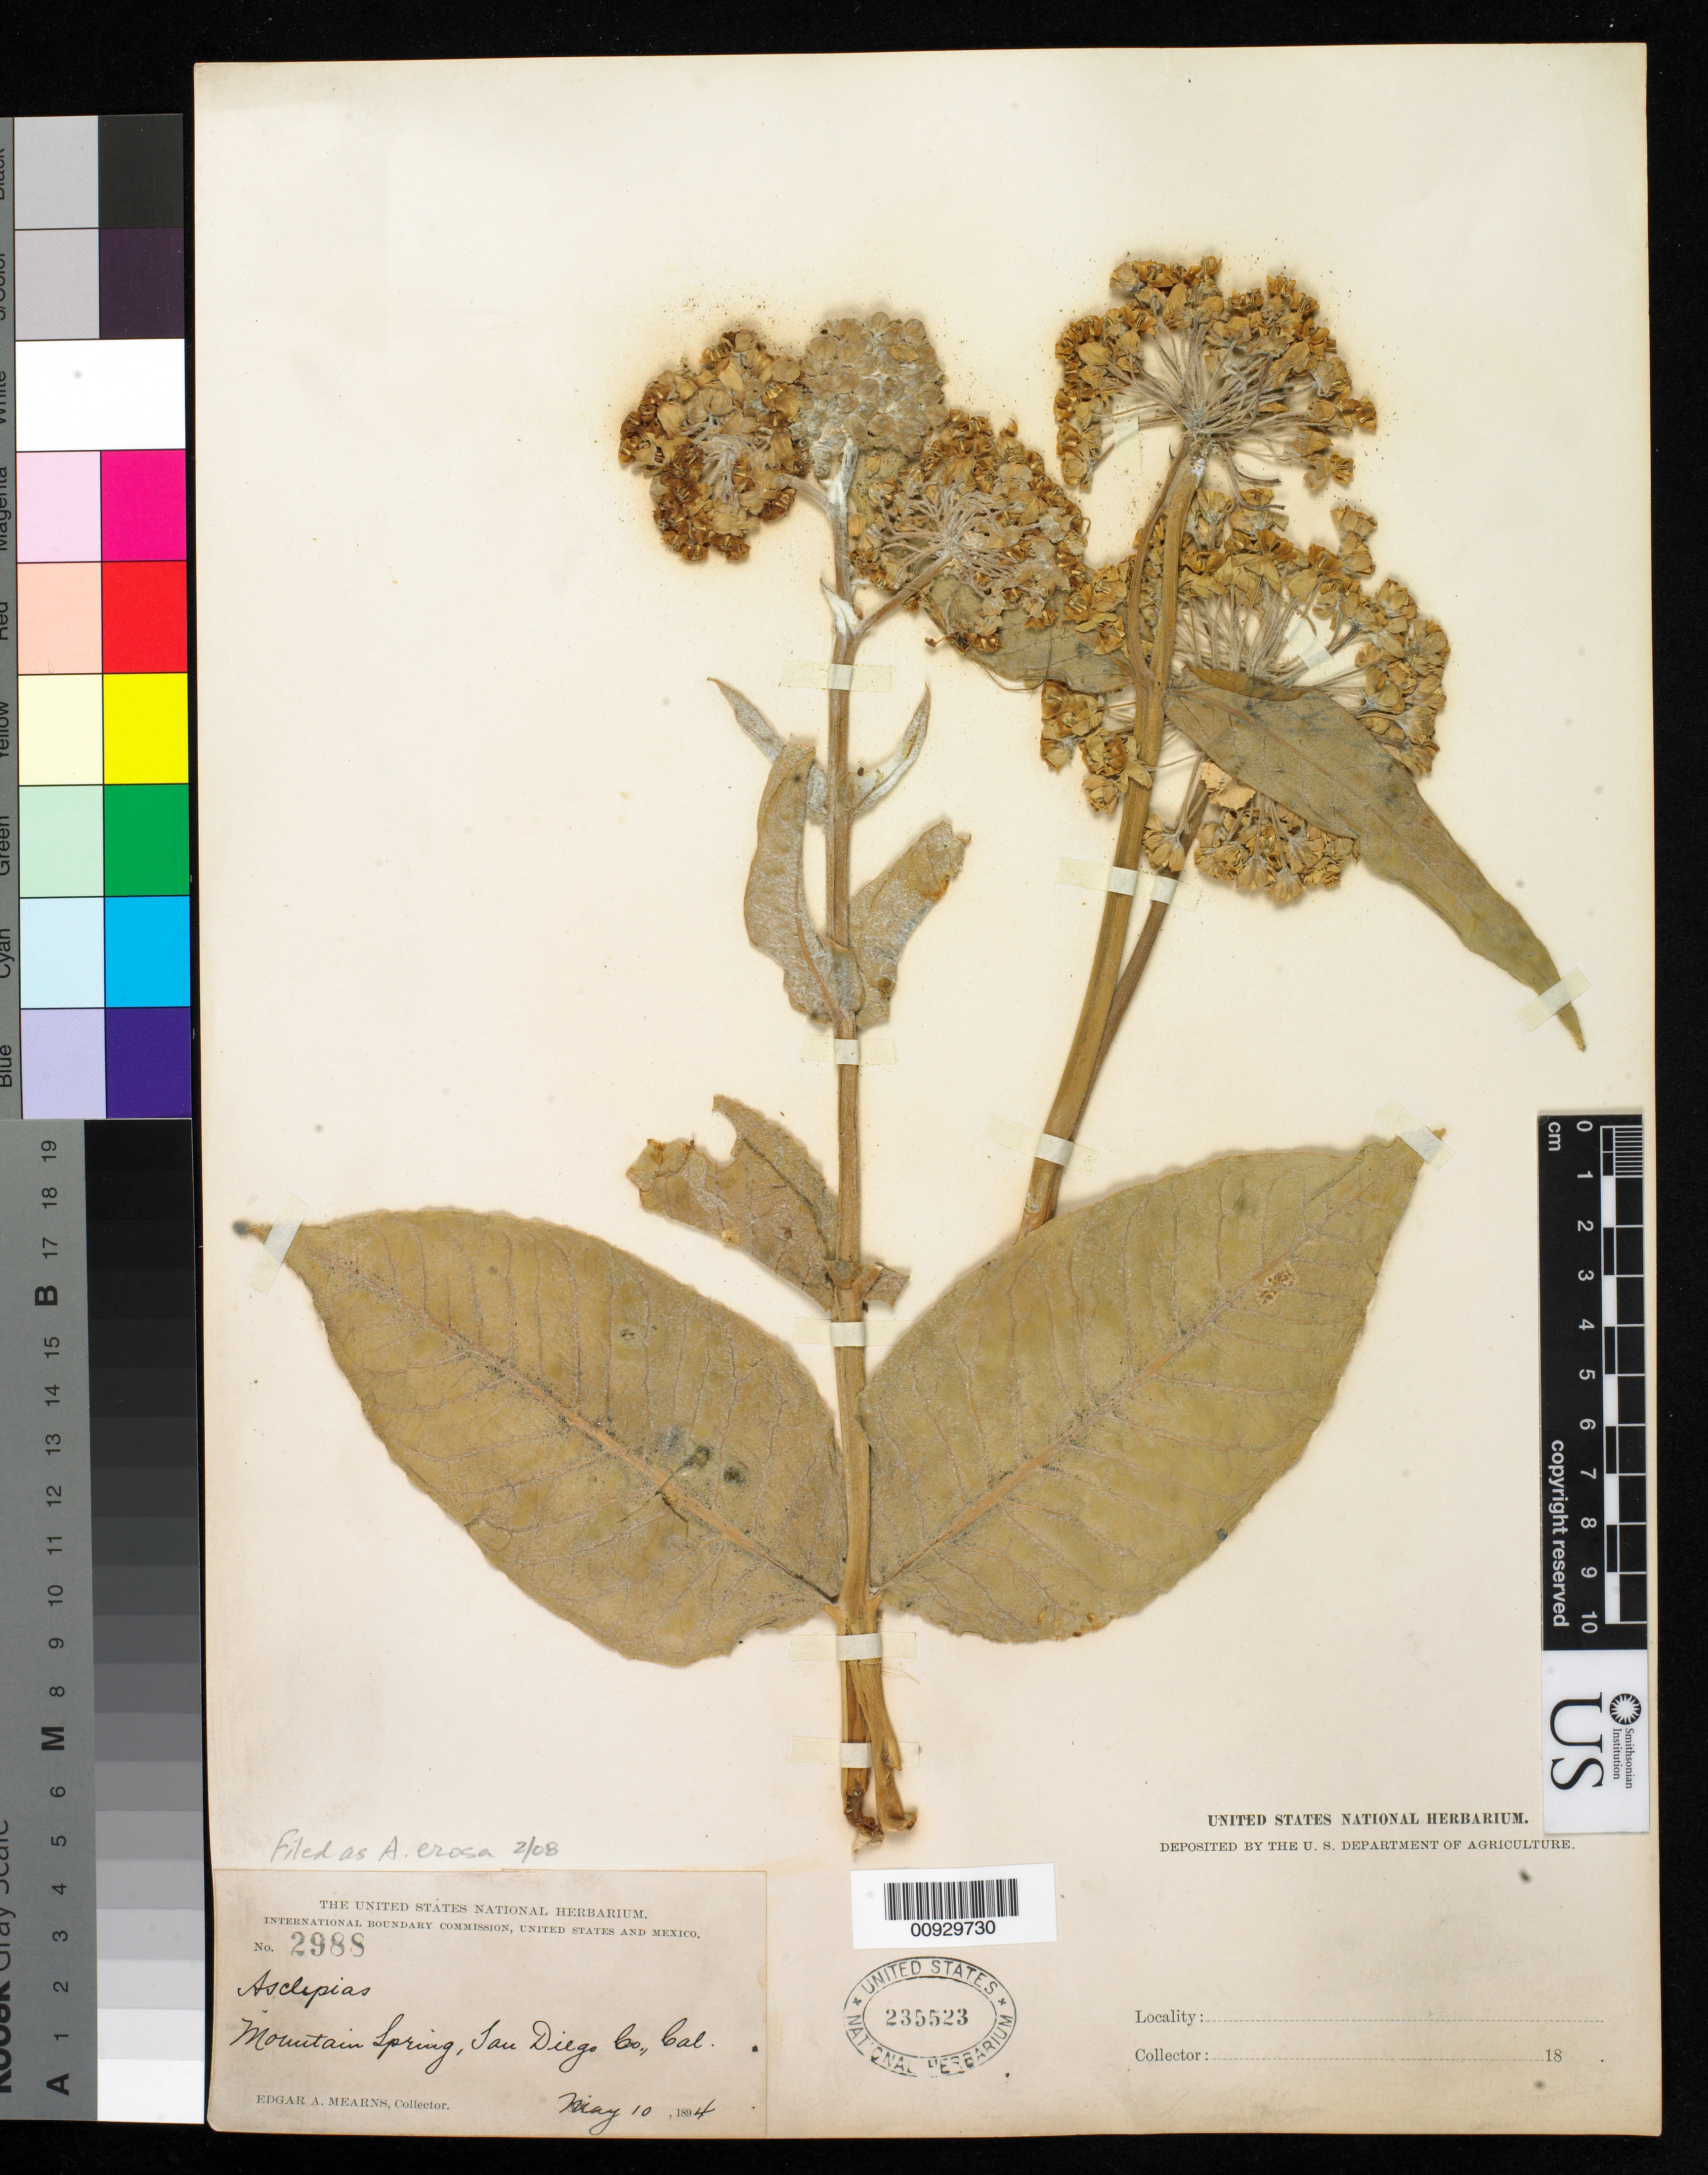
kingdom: Plantae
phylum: Tracheophyta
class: Magnoliopsida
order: Gentianales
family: Apocynaceae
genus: Asclepias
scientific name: Asclepias erosa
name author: Torr.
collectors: E. A. Mearns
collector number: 2988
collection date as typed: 10 May 1894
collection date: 1894-05-10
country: United States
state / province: California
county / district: San Diego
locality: Mountain Spring.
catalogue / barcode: US 235523